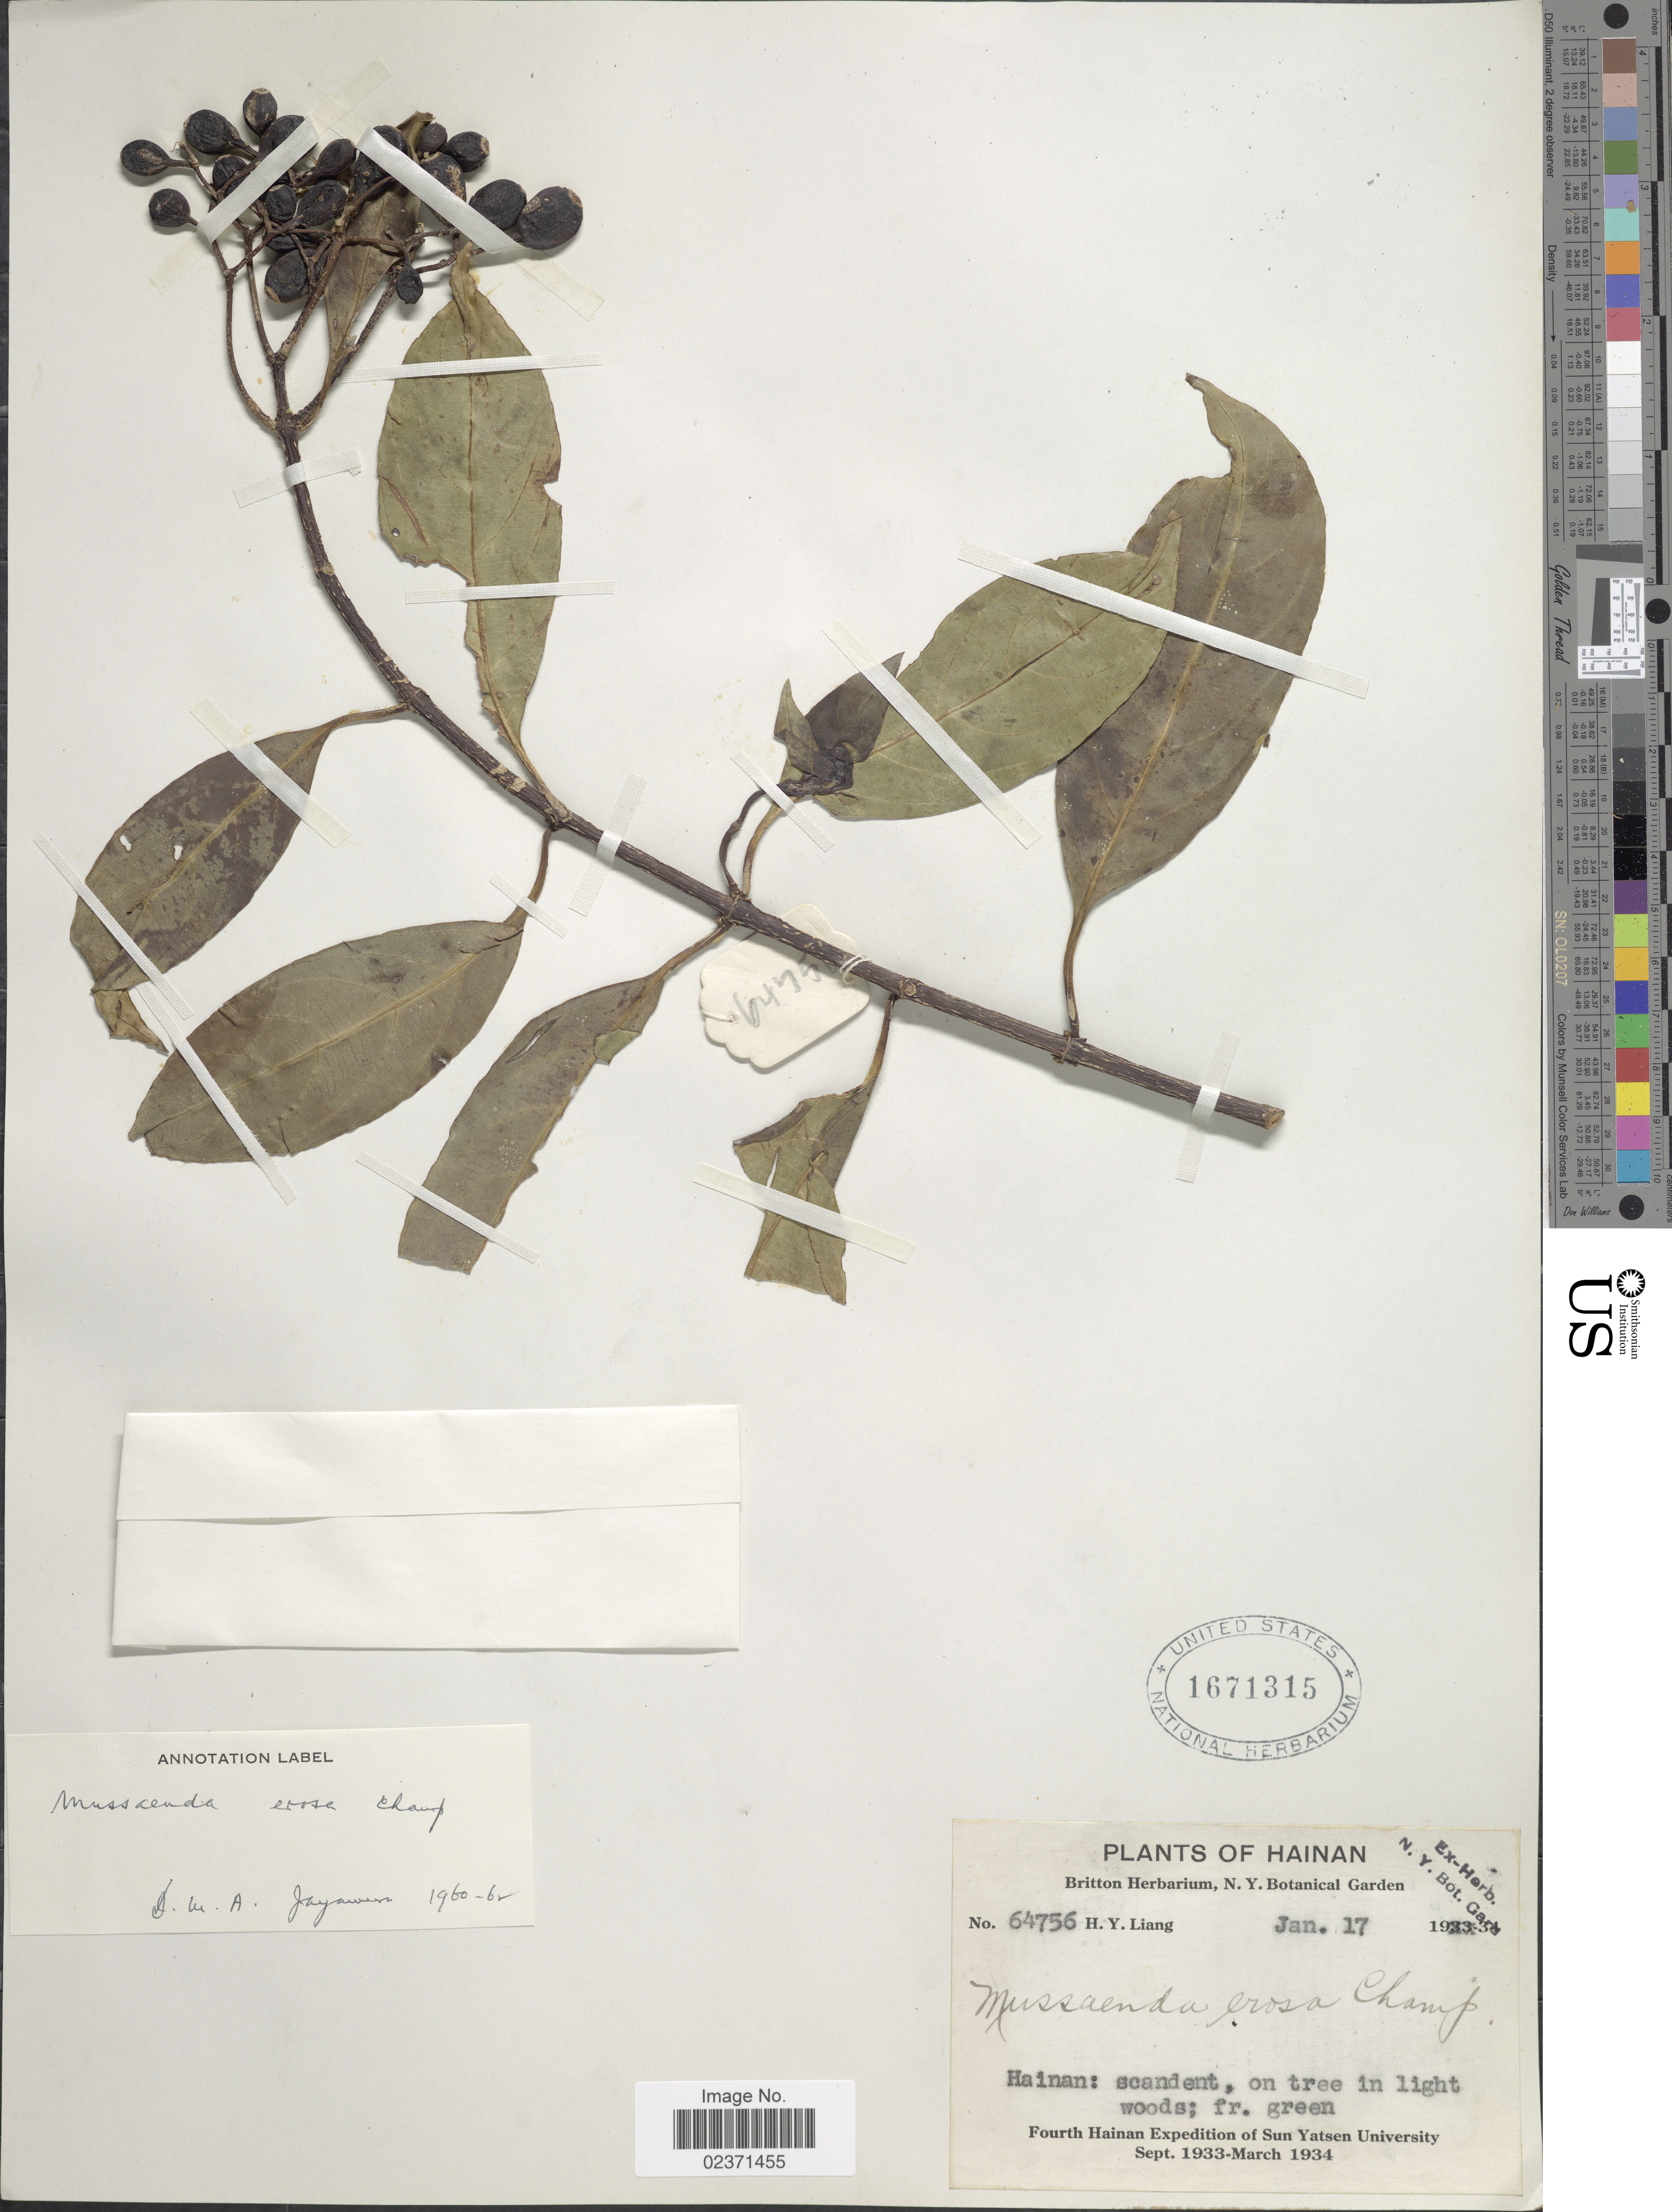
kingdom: Plantae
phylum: Tracheophyta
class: Magnoliopsida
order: Gentianales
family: Rubiaceae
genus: Mussaenda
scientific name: Mussaenda erosa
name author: Champ. ex Benth.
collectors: H. Y. Liang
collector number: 64756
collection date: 1934-01-17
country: China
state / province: Hainan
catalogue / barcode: US 1671315